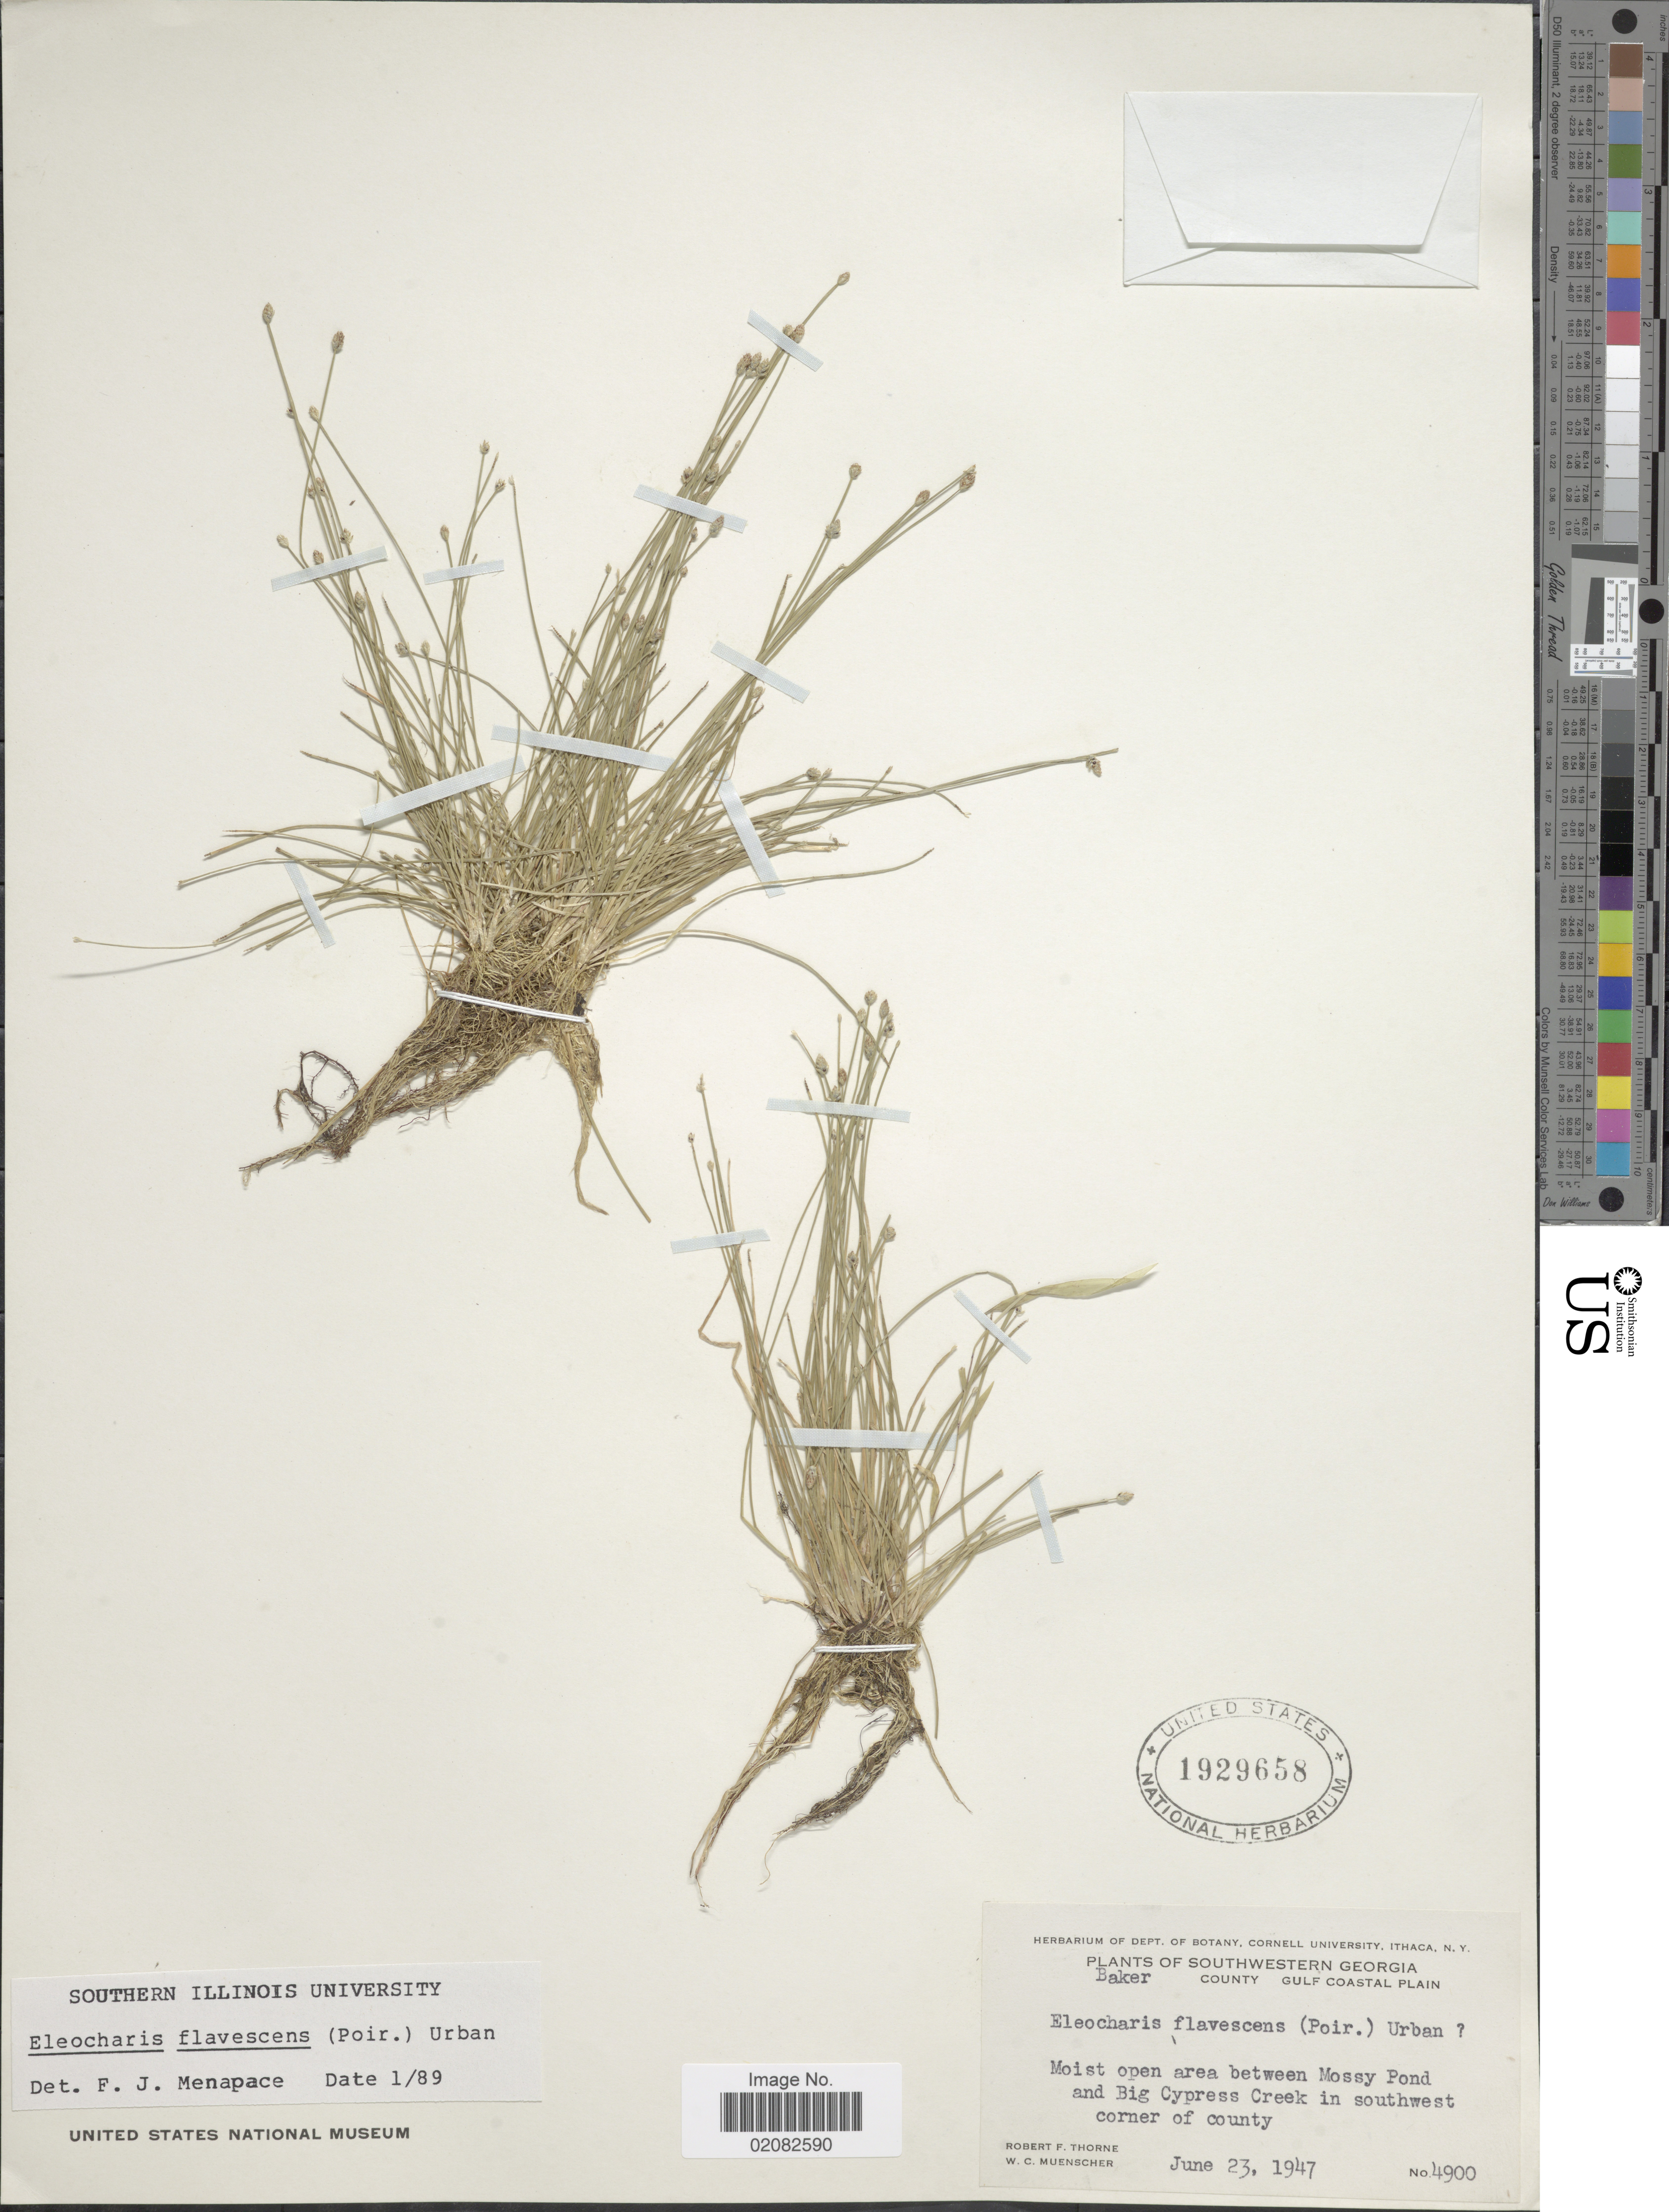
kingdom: Plantae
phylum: Tracheophyta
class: Liliopsida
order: Poales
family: Cyperaceae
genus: Eleocharis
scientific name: Eleocharis flavescens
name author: (Poir.) Urb.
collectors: R. F. Thorne & W. Muenscher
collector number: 4900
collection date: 1947-06-23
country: United States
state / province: Georgia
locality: Southwestern Georgia, Baker County, Gulf Coastal Plain, Moist open area between Mossy Pond and Big Cypress Creek in southwest corner of county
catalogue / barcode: US 1929658